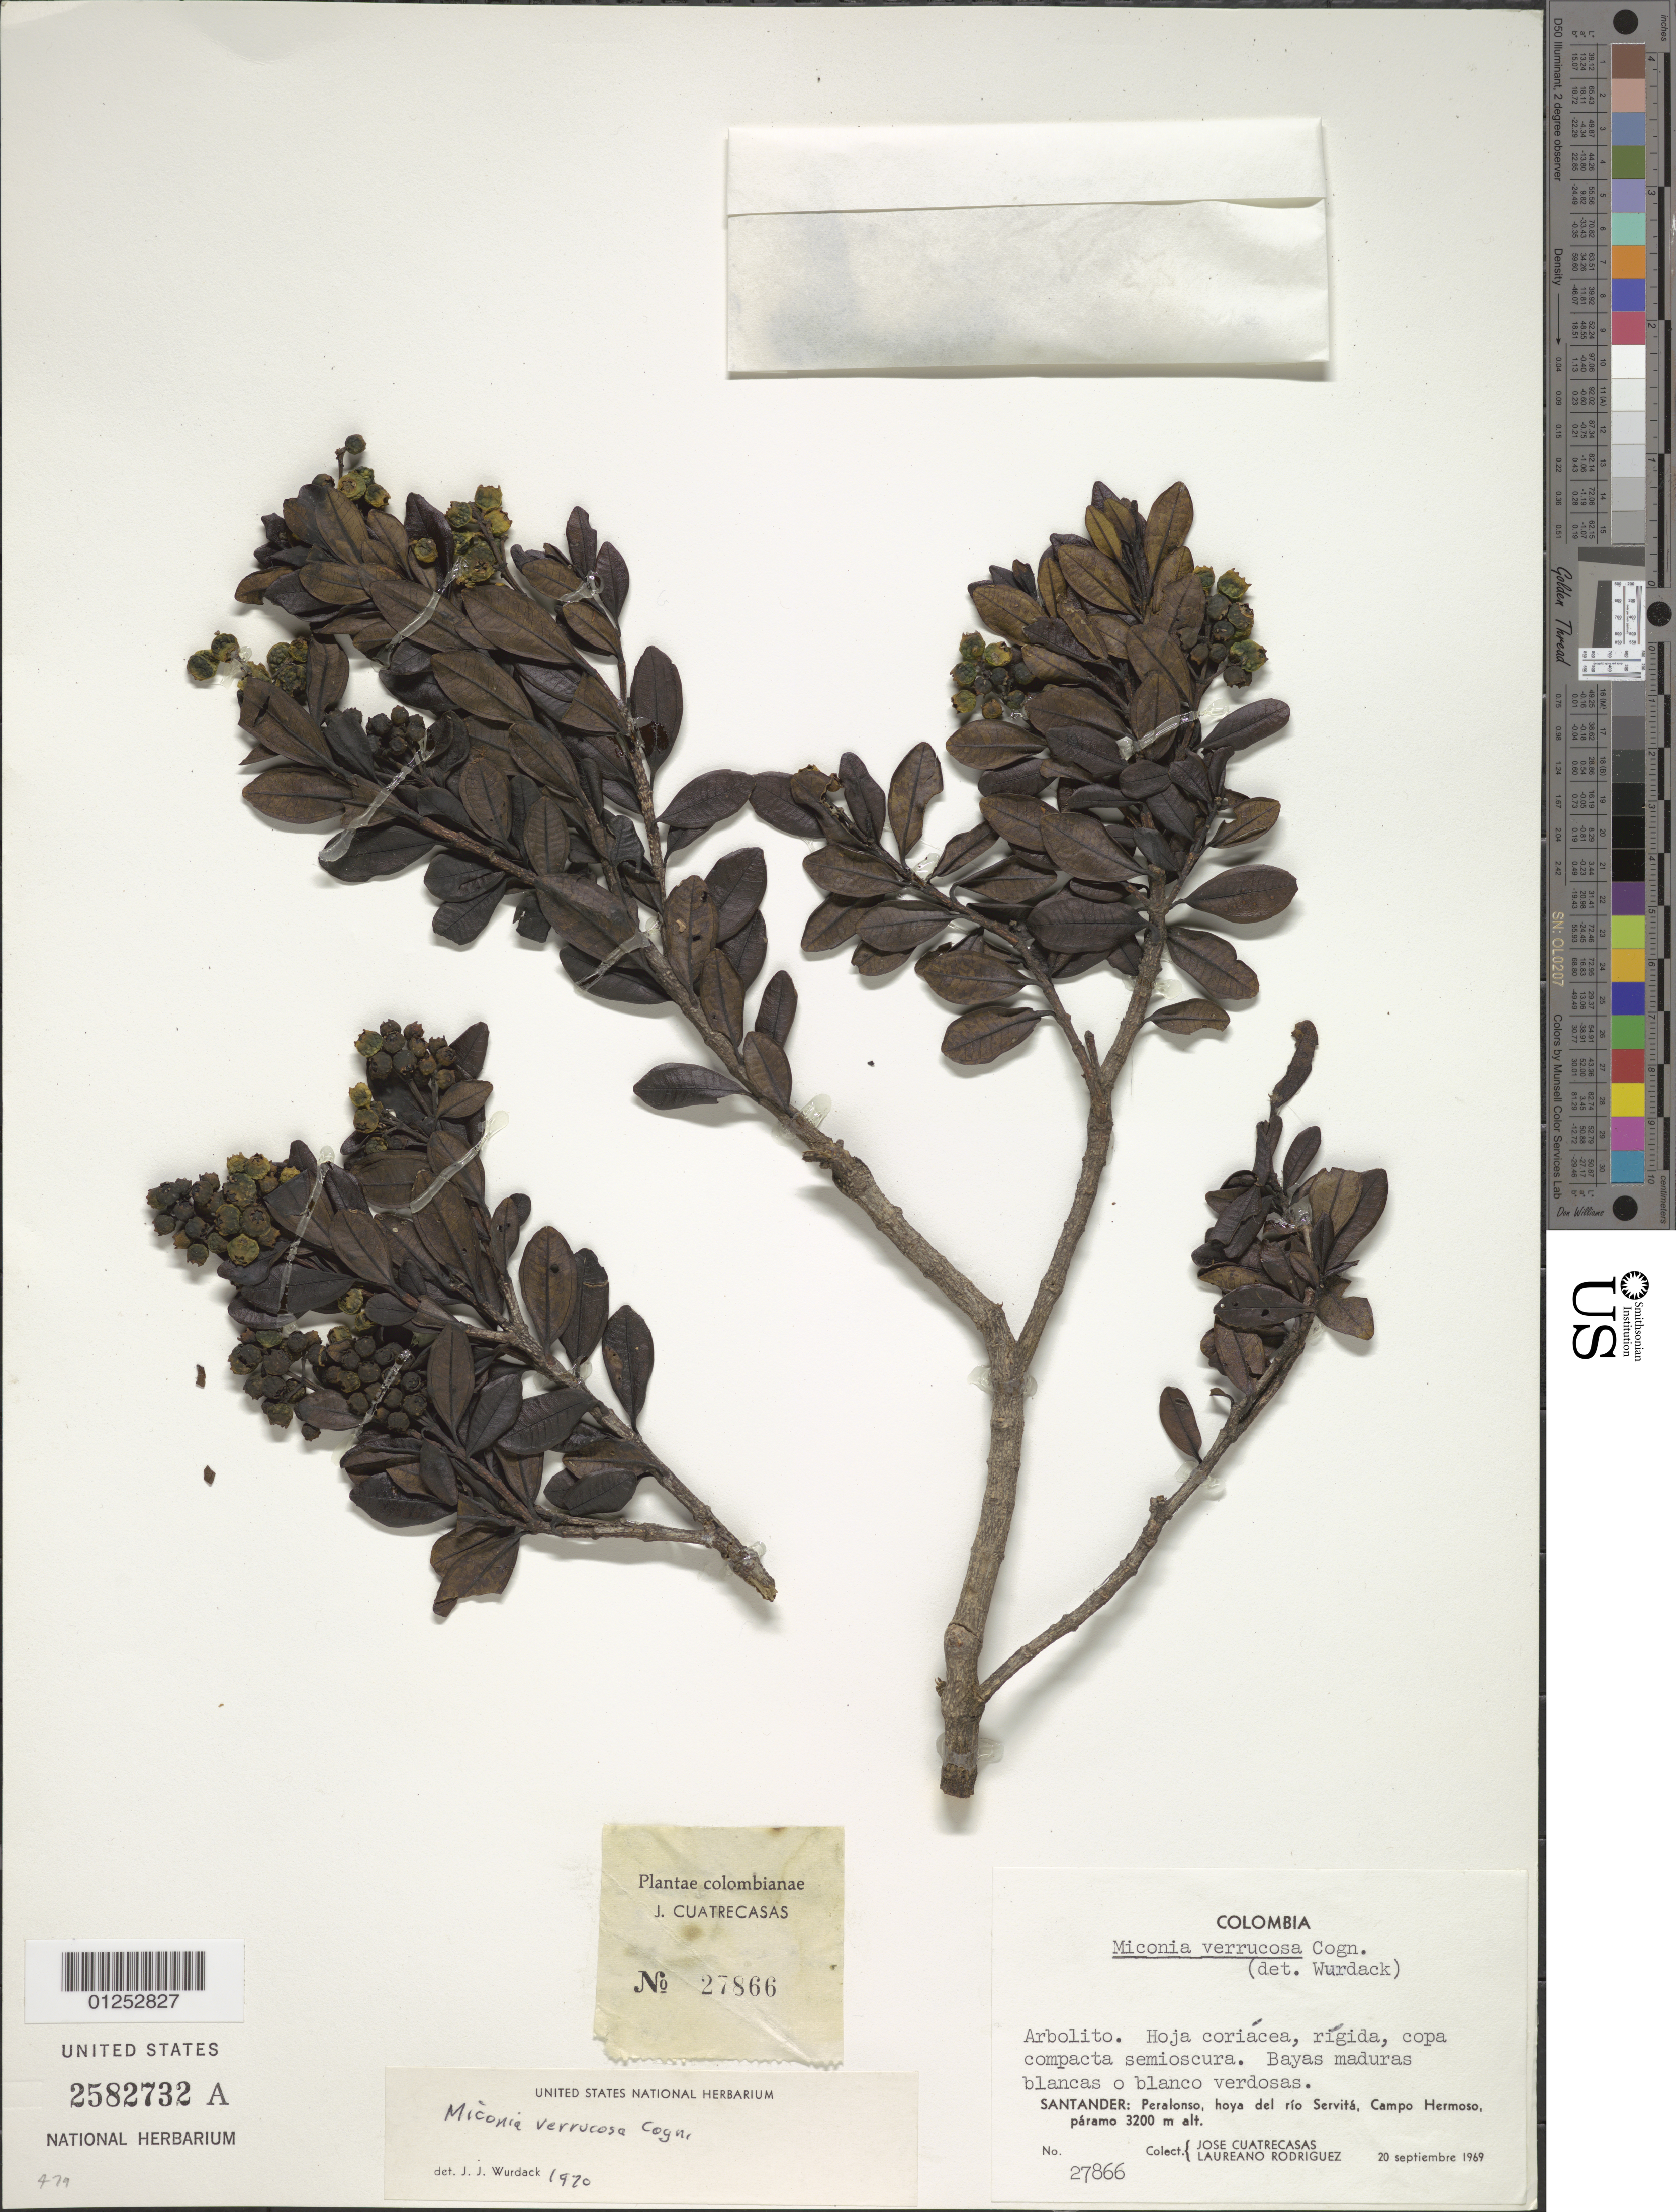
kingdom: Plantae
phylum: Tracheophyta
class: Magnoliopsida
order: Myrtales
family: Melastomataceae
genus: Miconia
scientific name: Miconia verrucosa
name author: Cogn.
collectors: J. Cuatrecasas & L. Rodriguez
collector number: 27866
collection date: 1969-09-20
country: Colombia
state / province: Santander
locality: Peralonso, hoya del rio Servita, Campo Hermoso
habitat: Paramo.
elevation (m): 3200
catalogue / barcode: US 2582732